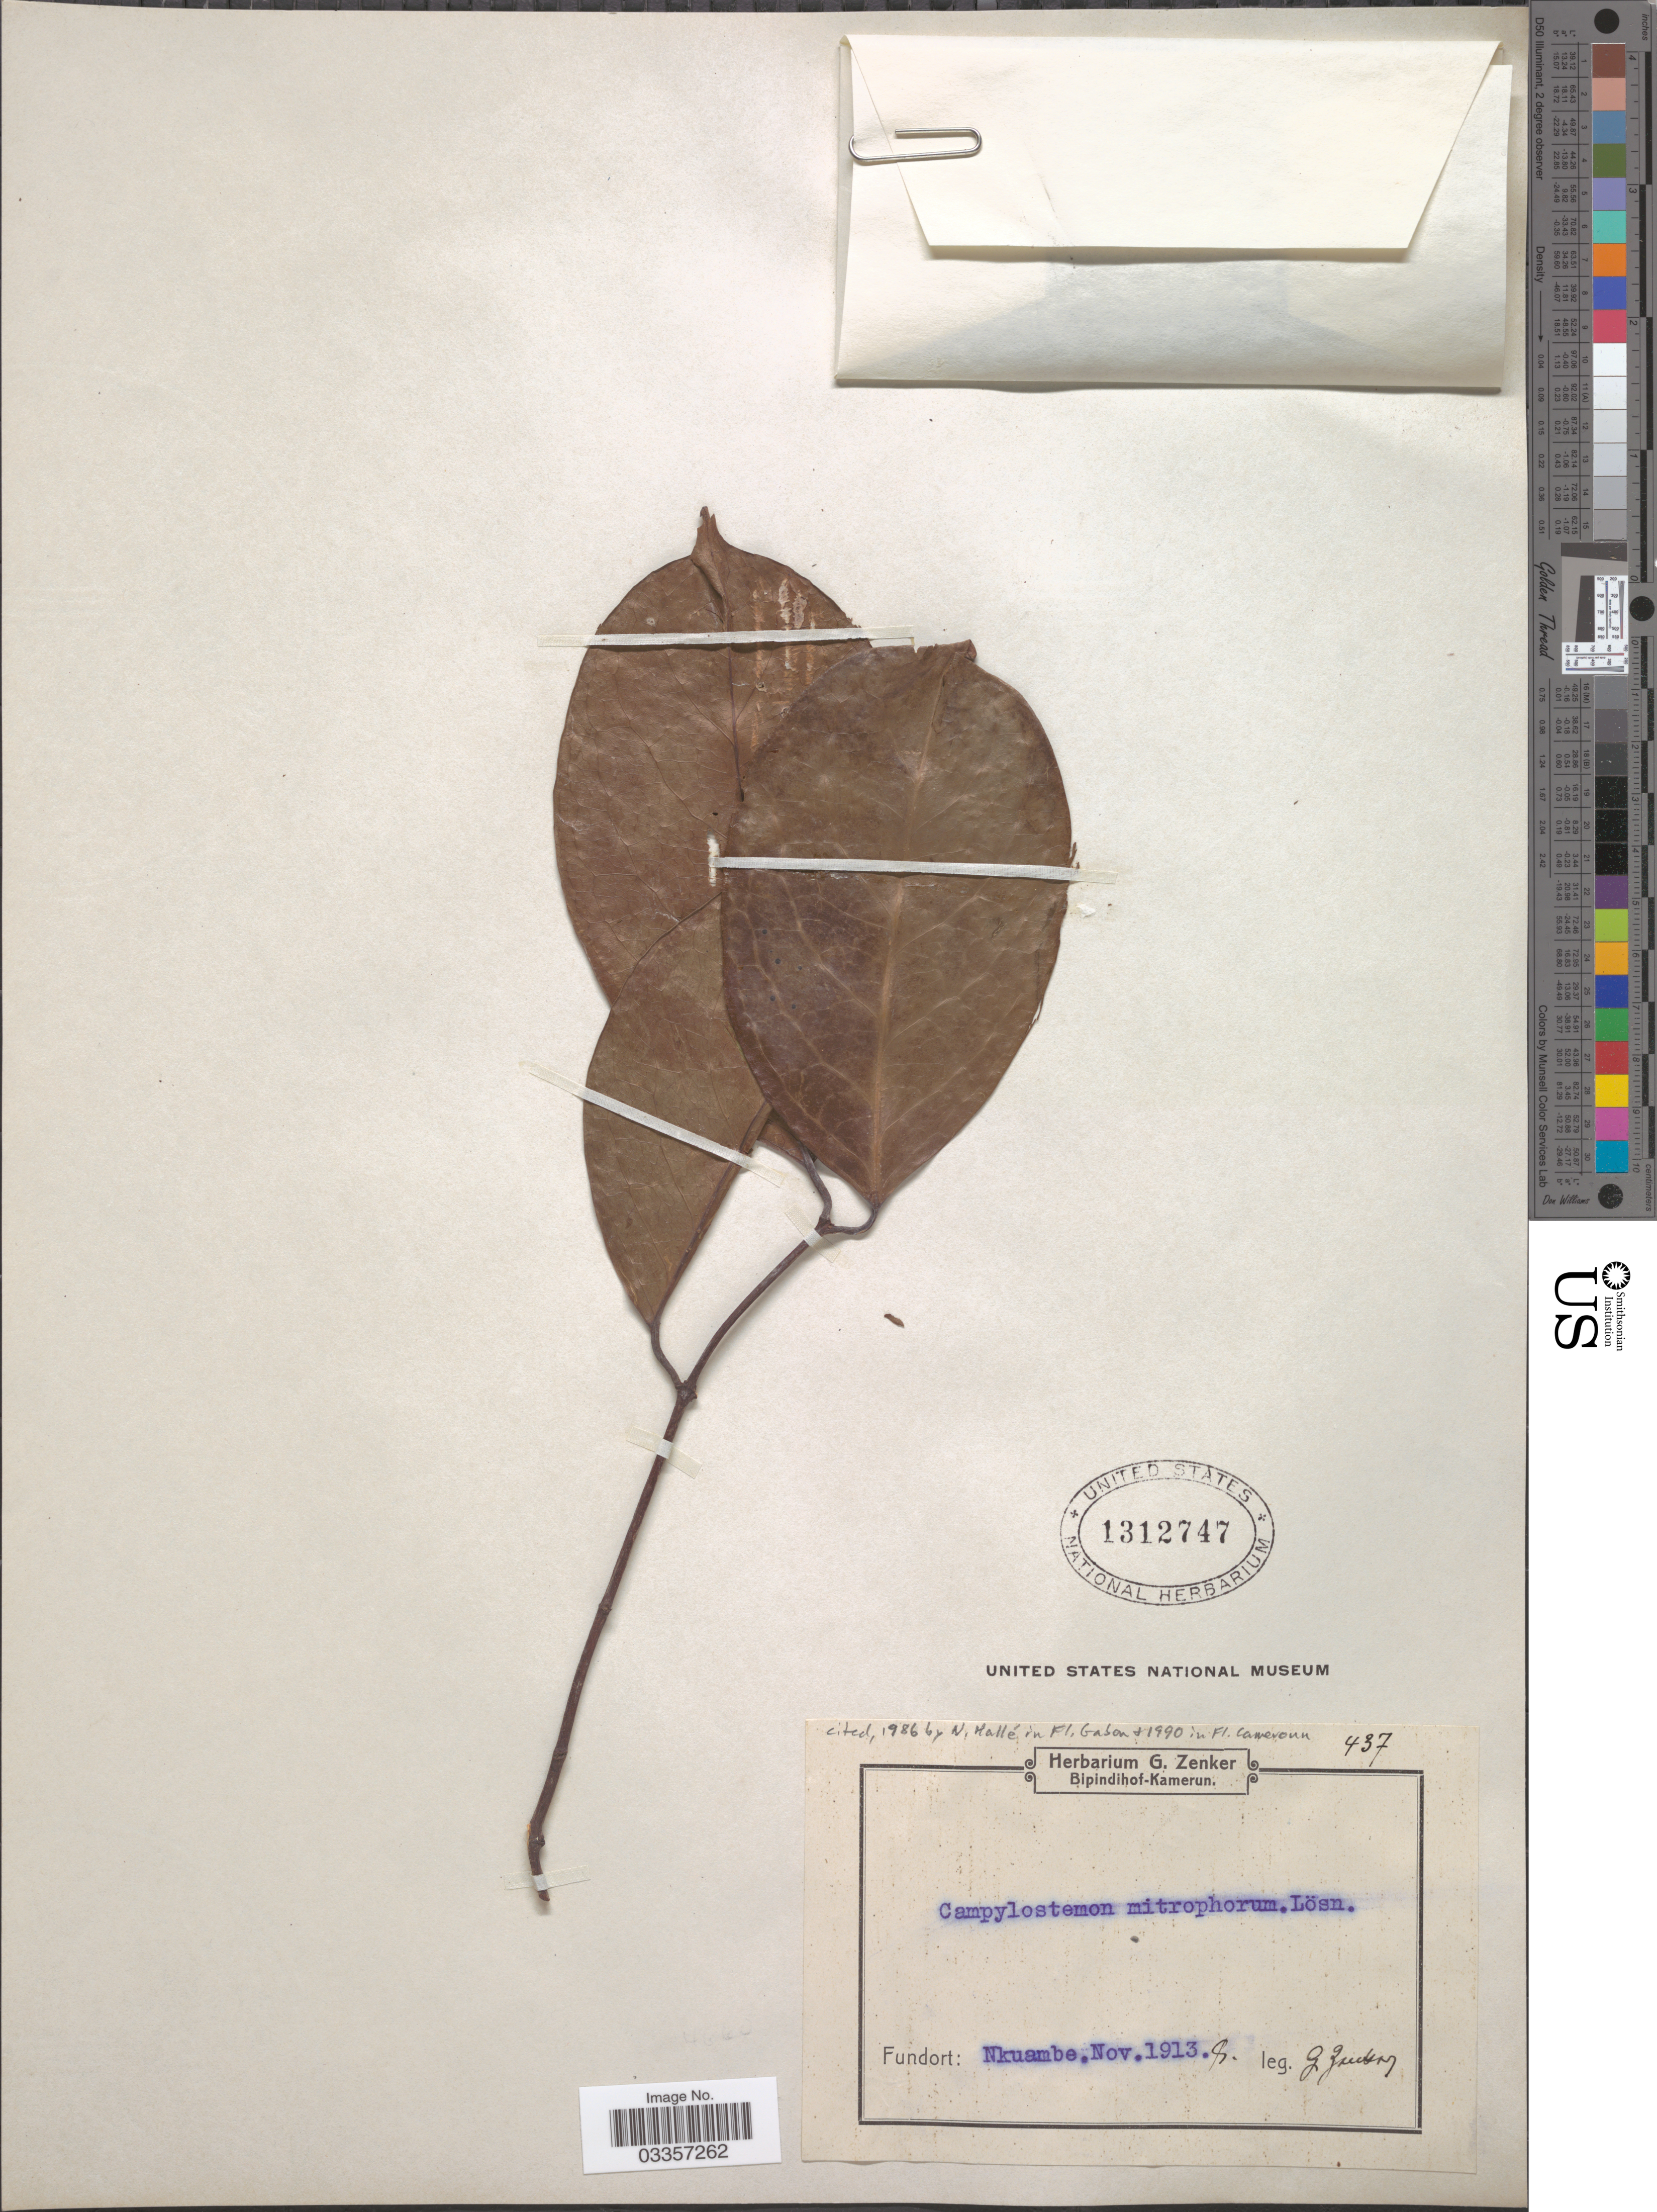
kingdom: Plantae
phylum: Tracheophyta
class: Magnoliopsida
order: Celastrales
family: Celastraceae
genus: Campylostemon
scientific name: Campylostemon mitophorus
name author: Loes.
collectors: G. A. Zenker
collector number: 437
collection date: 1913-11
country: Cameroon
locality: Kamerun. Nkuambe.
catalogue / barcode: US 1312747